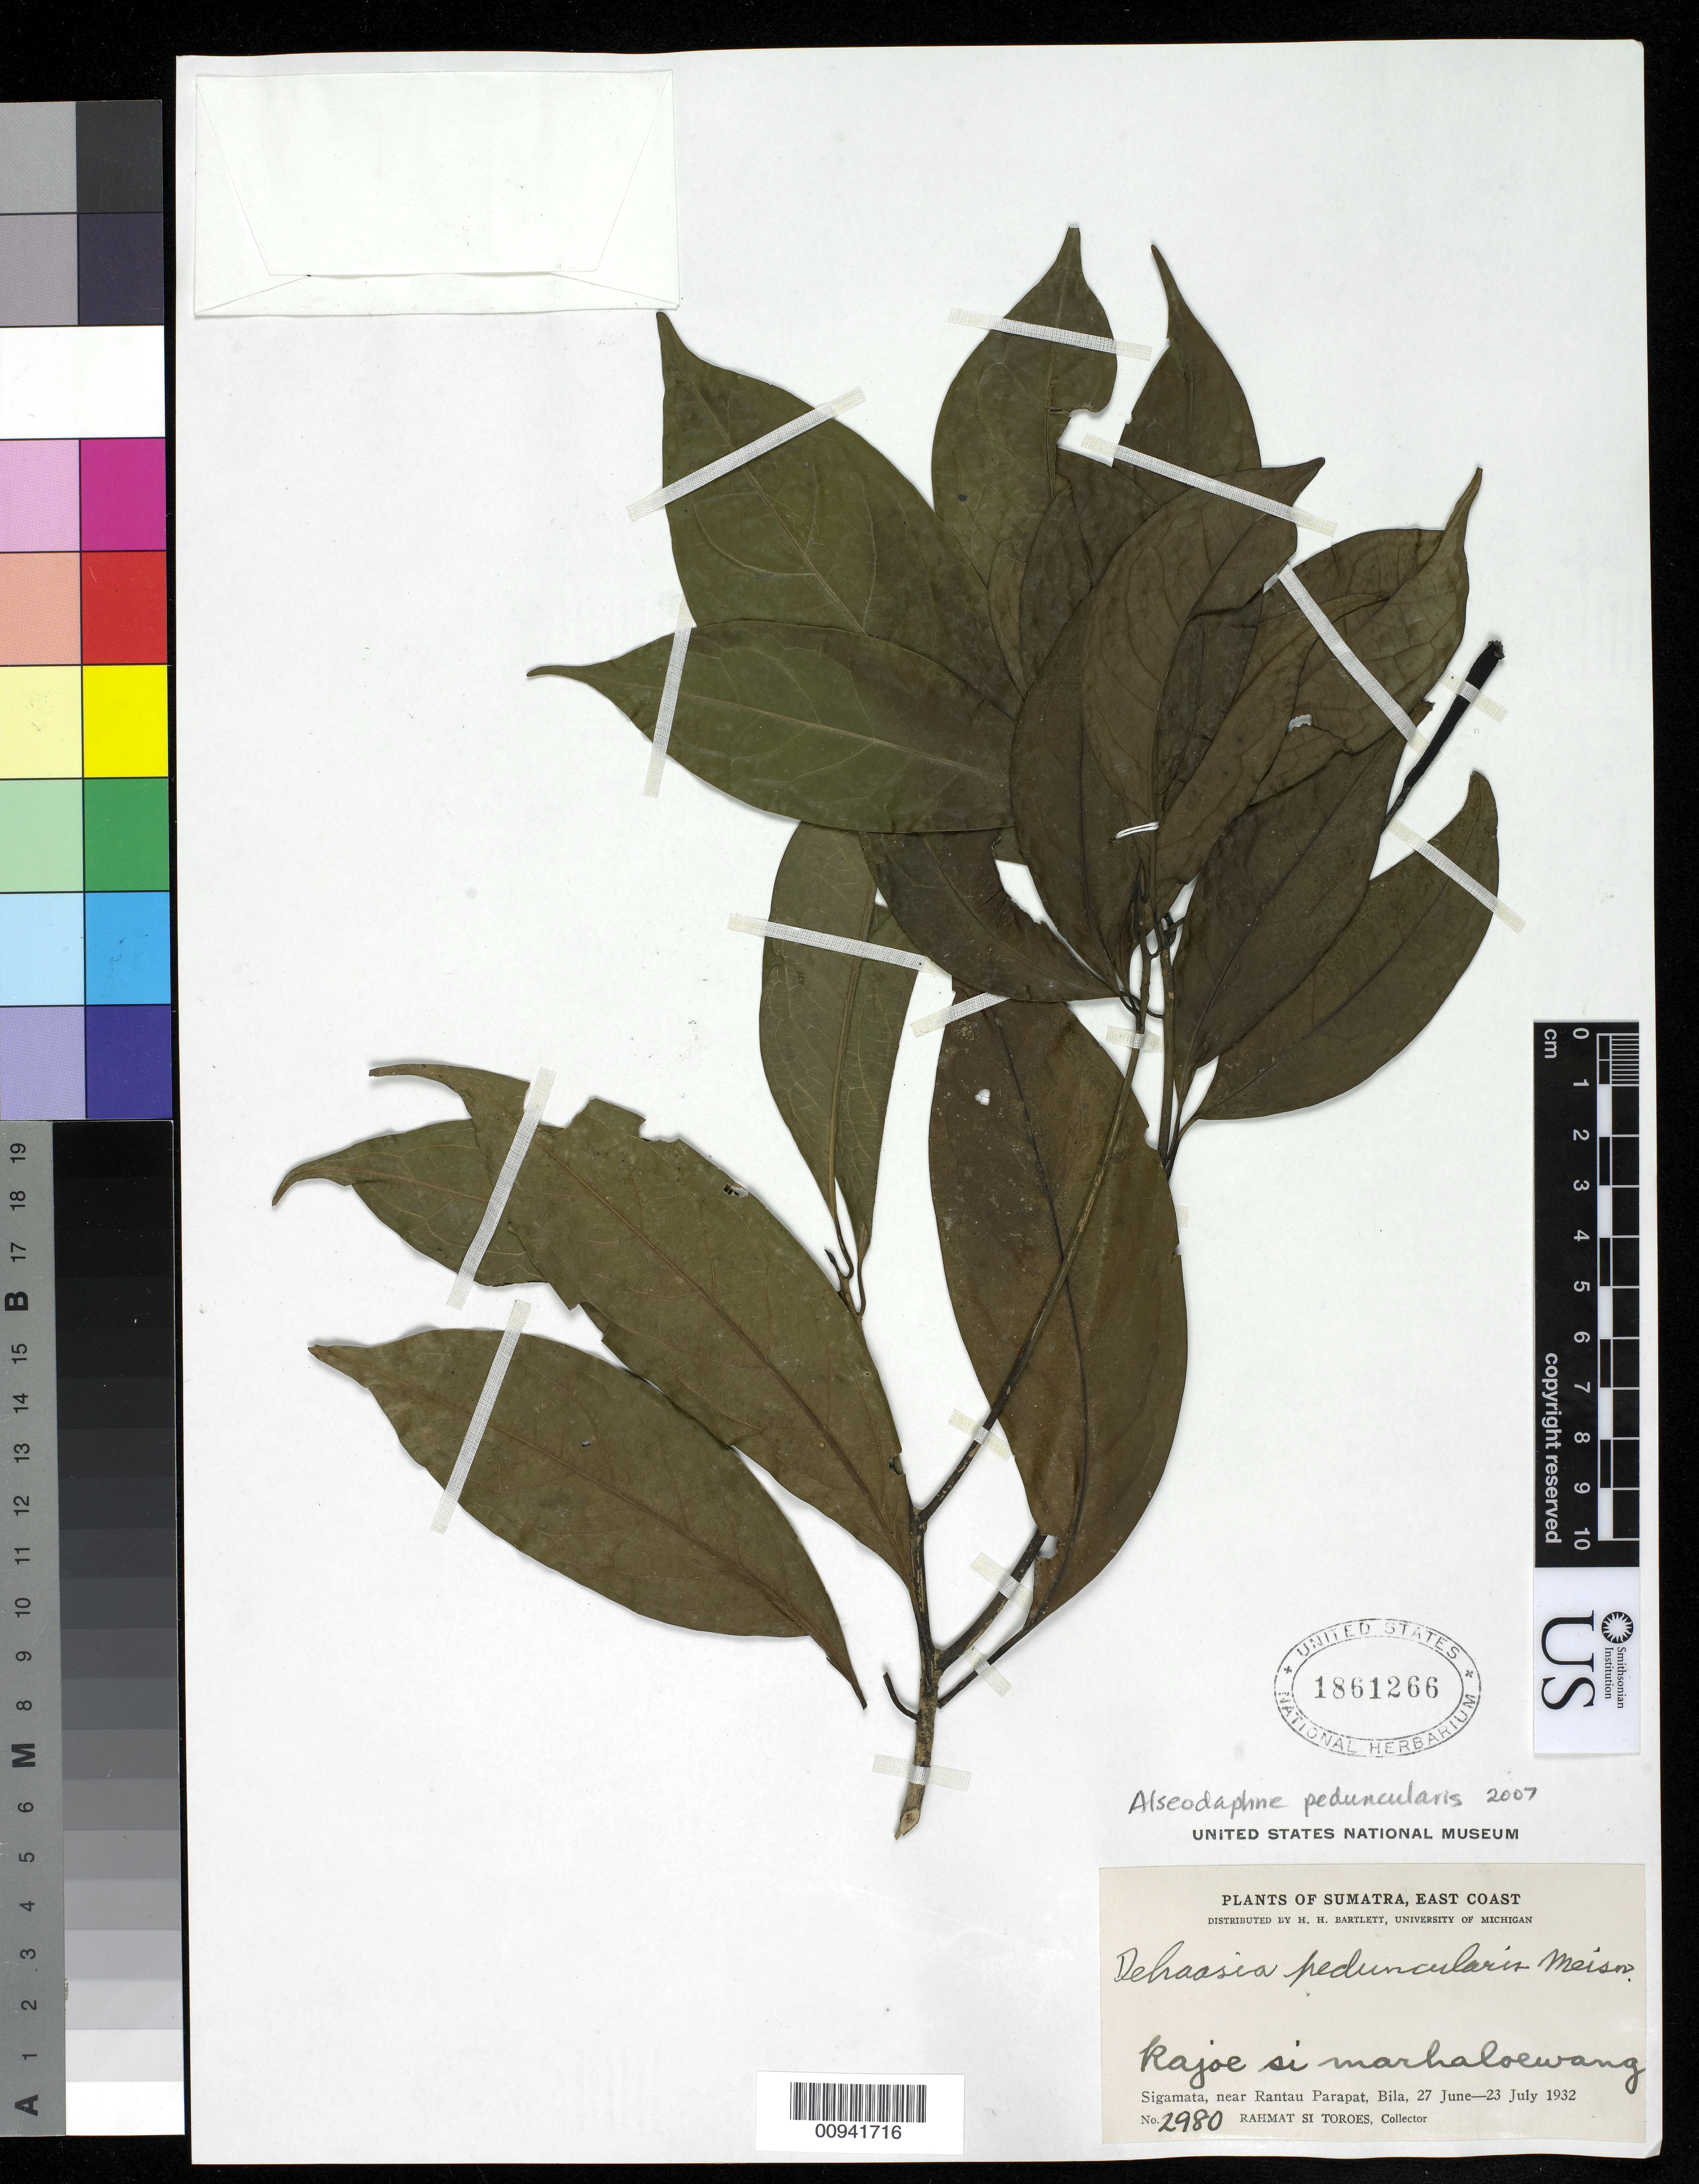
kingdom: Plantae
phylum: Tracheophyta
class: Magnoliopsida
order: Laurales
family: Lauraceae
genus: Alseodaphne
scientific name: Alseodaphne peduncularis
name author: (Wall. & Nees) Meisn.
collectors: Rahmat Si Boeea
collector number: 2980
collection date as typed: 27 Jun 1932 to 23 Jul 1932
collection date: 1932-06-27/1932-07-23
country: Indonesia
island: Sumatra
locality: Sigamata, near Rantau parapat, Bila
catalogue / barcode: US 1861266